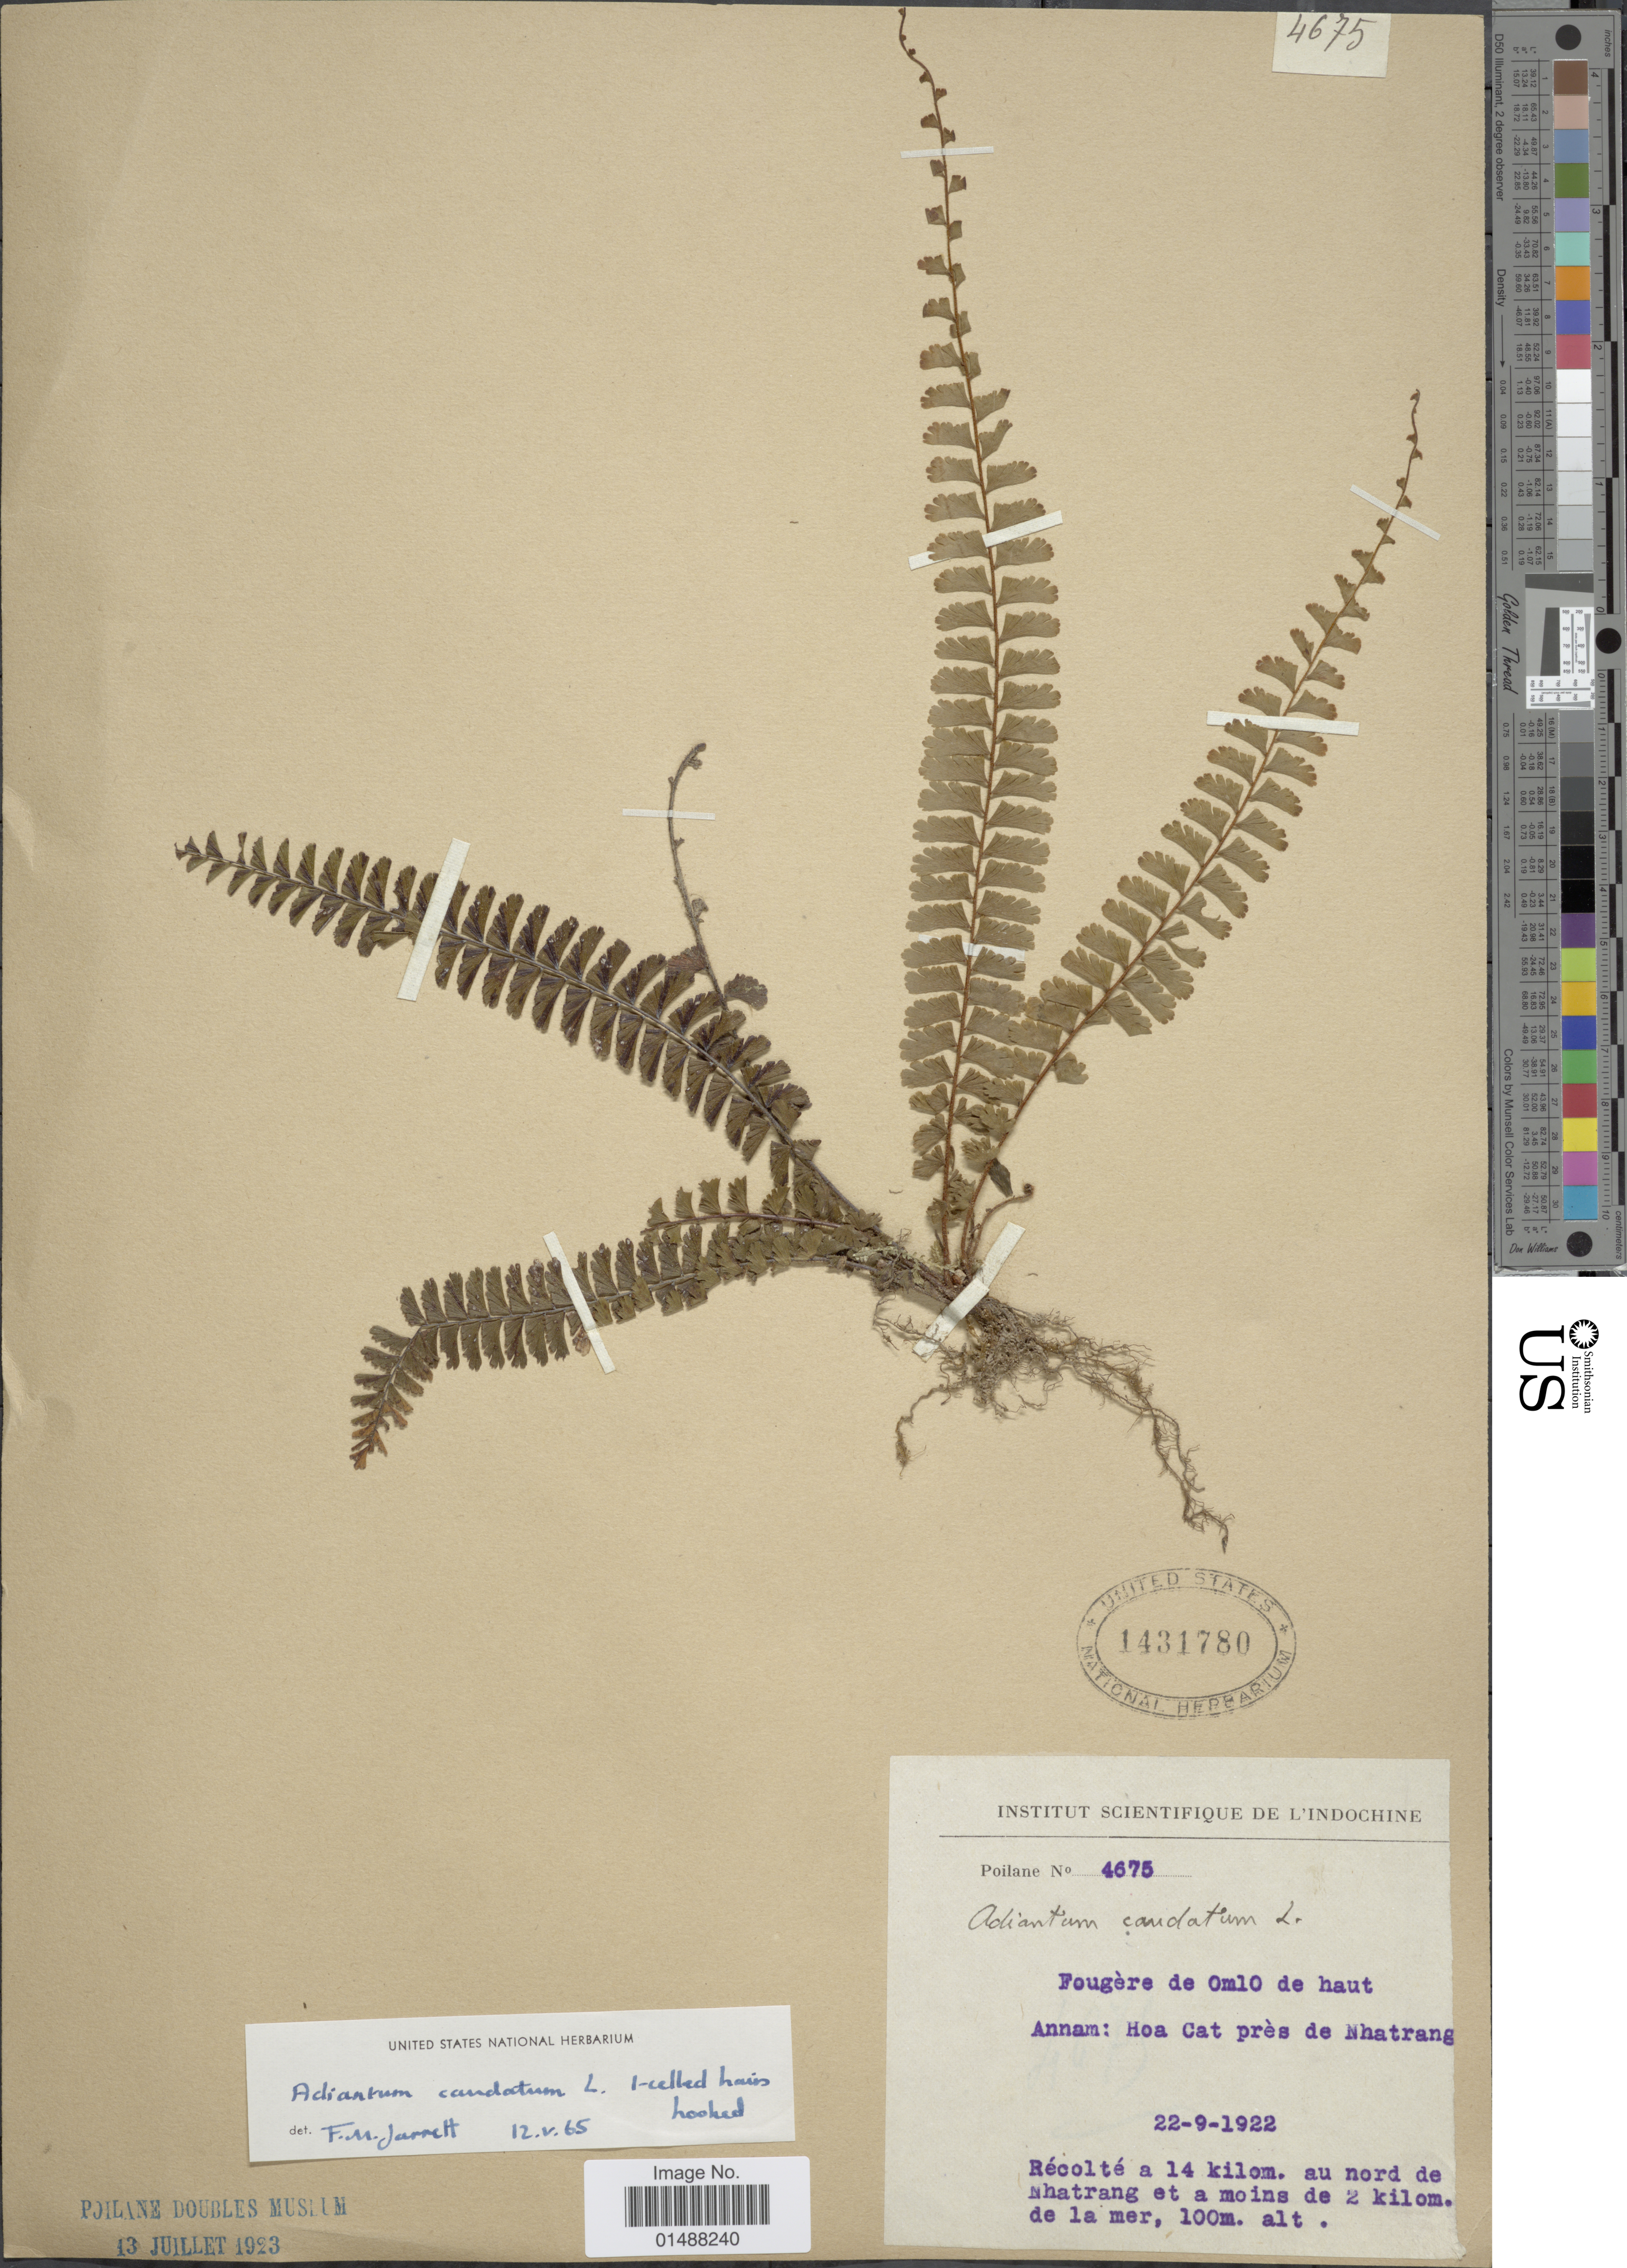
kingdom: Plantae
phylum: Tracheophyta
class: Polypodiopsida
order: Polypodiales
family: Pteridaceae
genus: Adiantum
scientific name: Adiantum caudatum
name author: L.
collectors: -. Poilane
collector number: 4675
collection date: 1922-09-22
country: Vietnam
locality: Indochine, Annam: Hoa Cat pres de Nhatrang, 14 kilom. au nord de Nhatrang et a moins de 2 kilom. de la mer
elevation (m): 100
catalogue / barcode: US 1431780